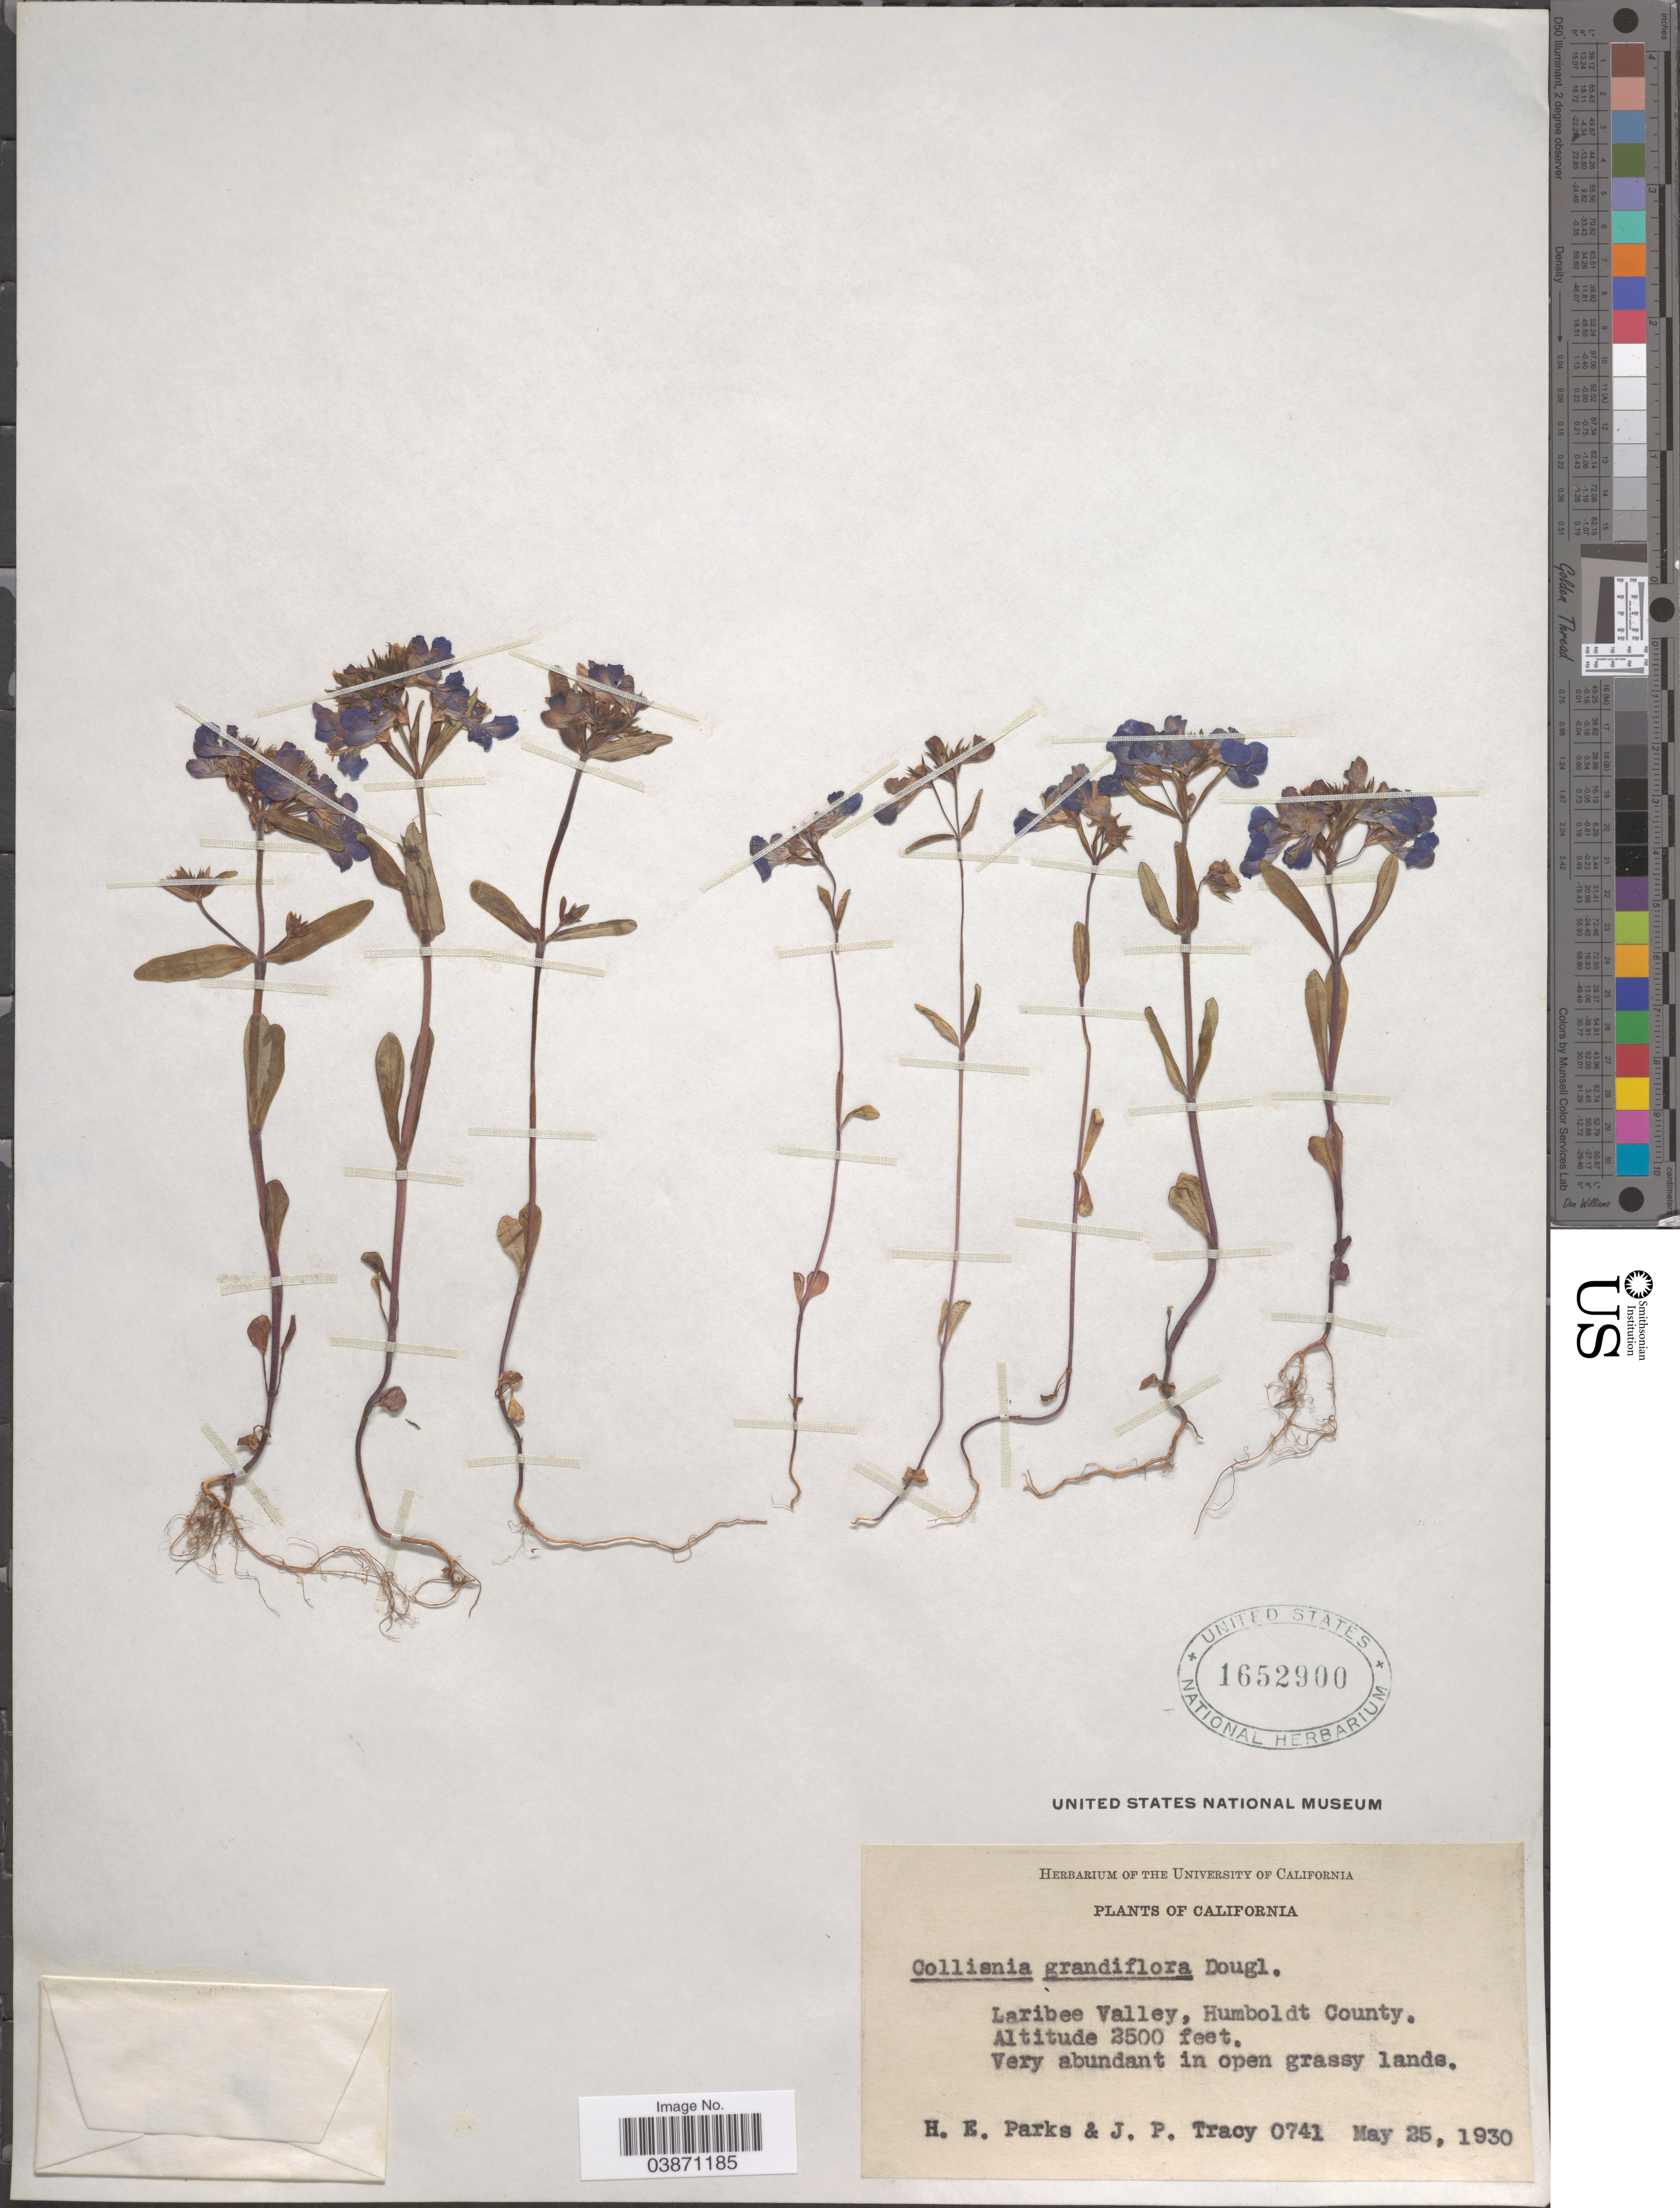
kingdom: Plantae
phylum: Tracheophyta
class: Magnoliopsida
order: Lamiales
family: Plantaginaceae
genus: Collinsia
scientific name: Collinsia grandiflora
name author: Lindl.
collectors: H. E. Parks & J. Tracy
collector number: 0741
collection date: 1930-05-25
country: United States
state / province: California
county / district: Humboldt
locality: Laribee Valley, Humboldt County.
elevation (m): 762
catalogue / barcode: US 1652900